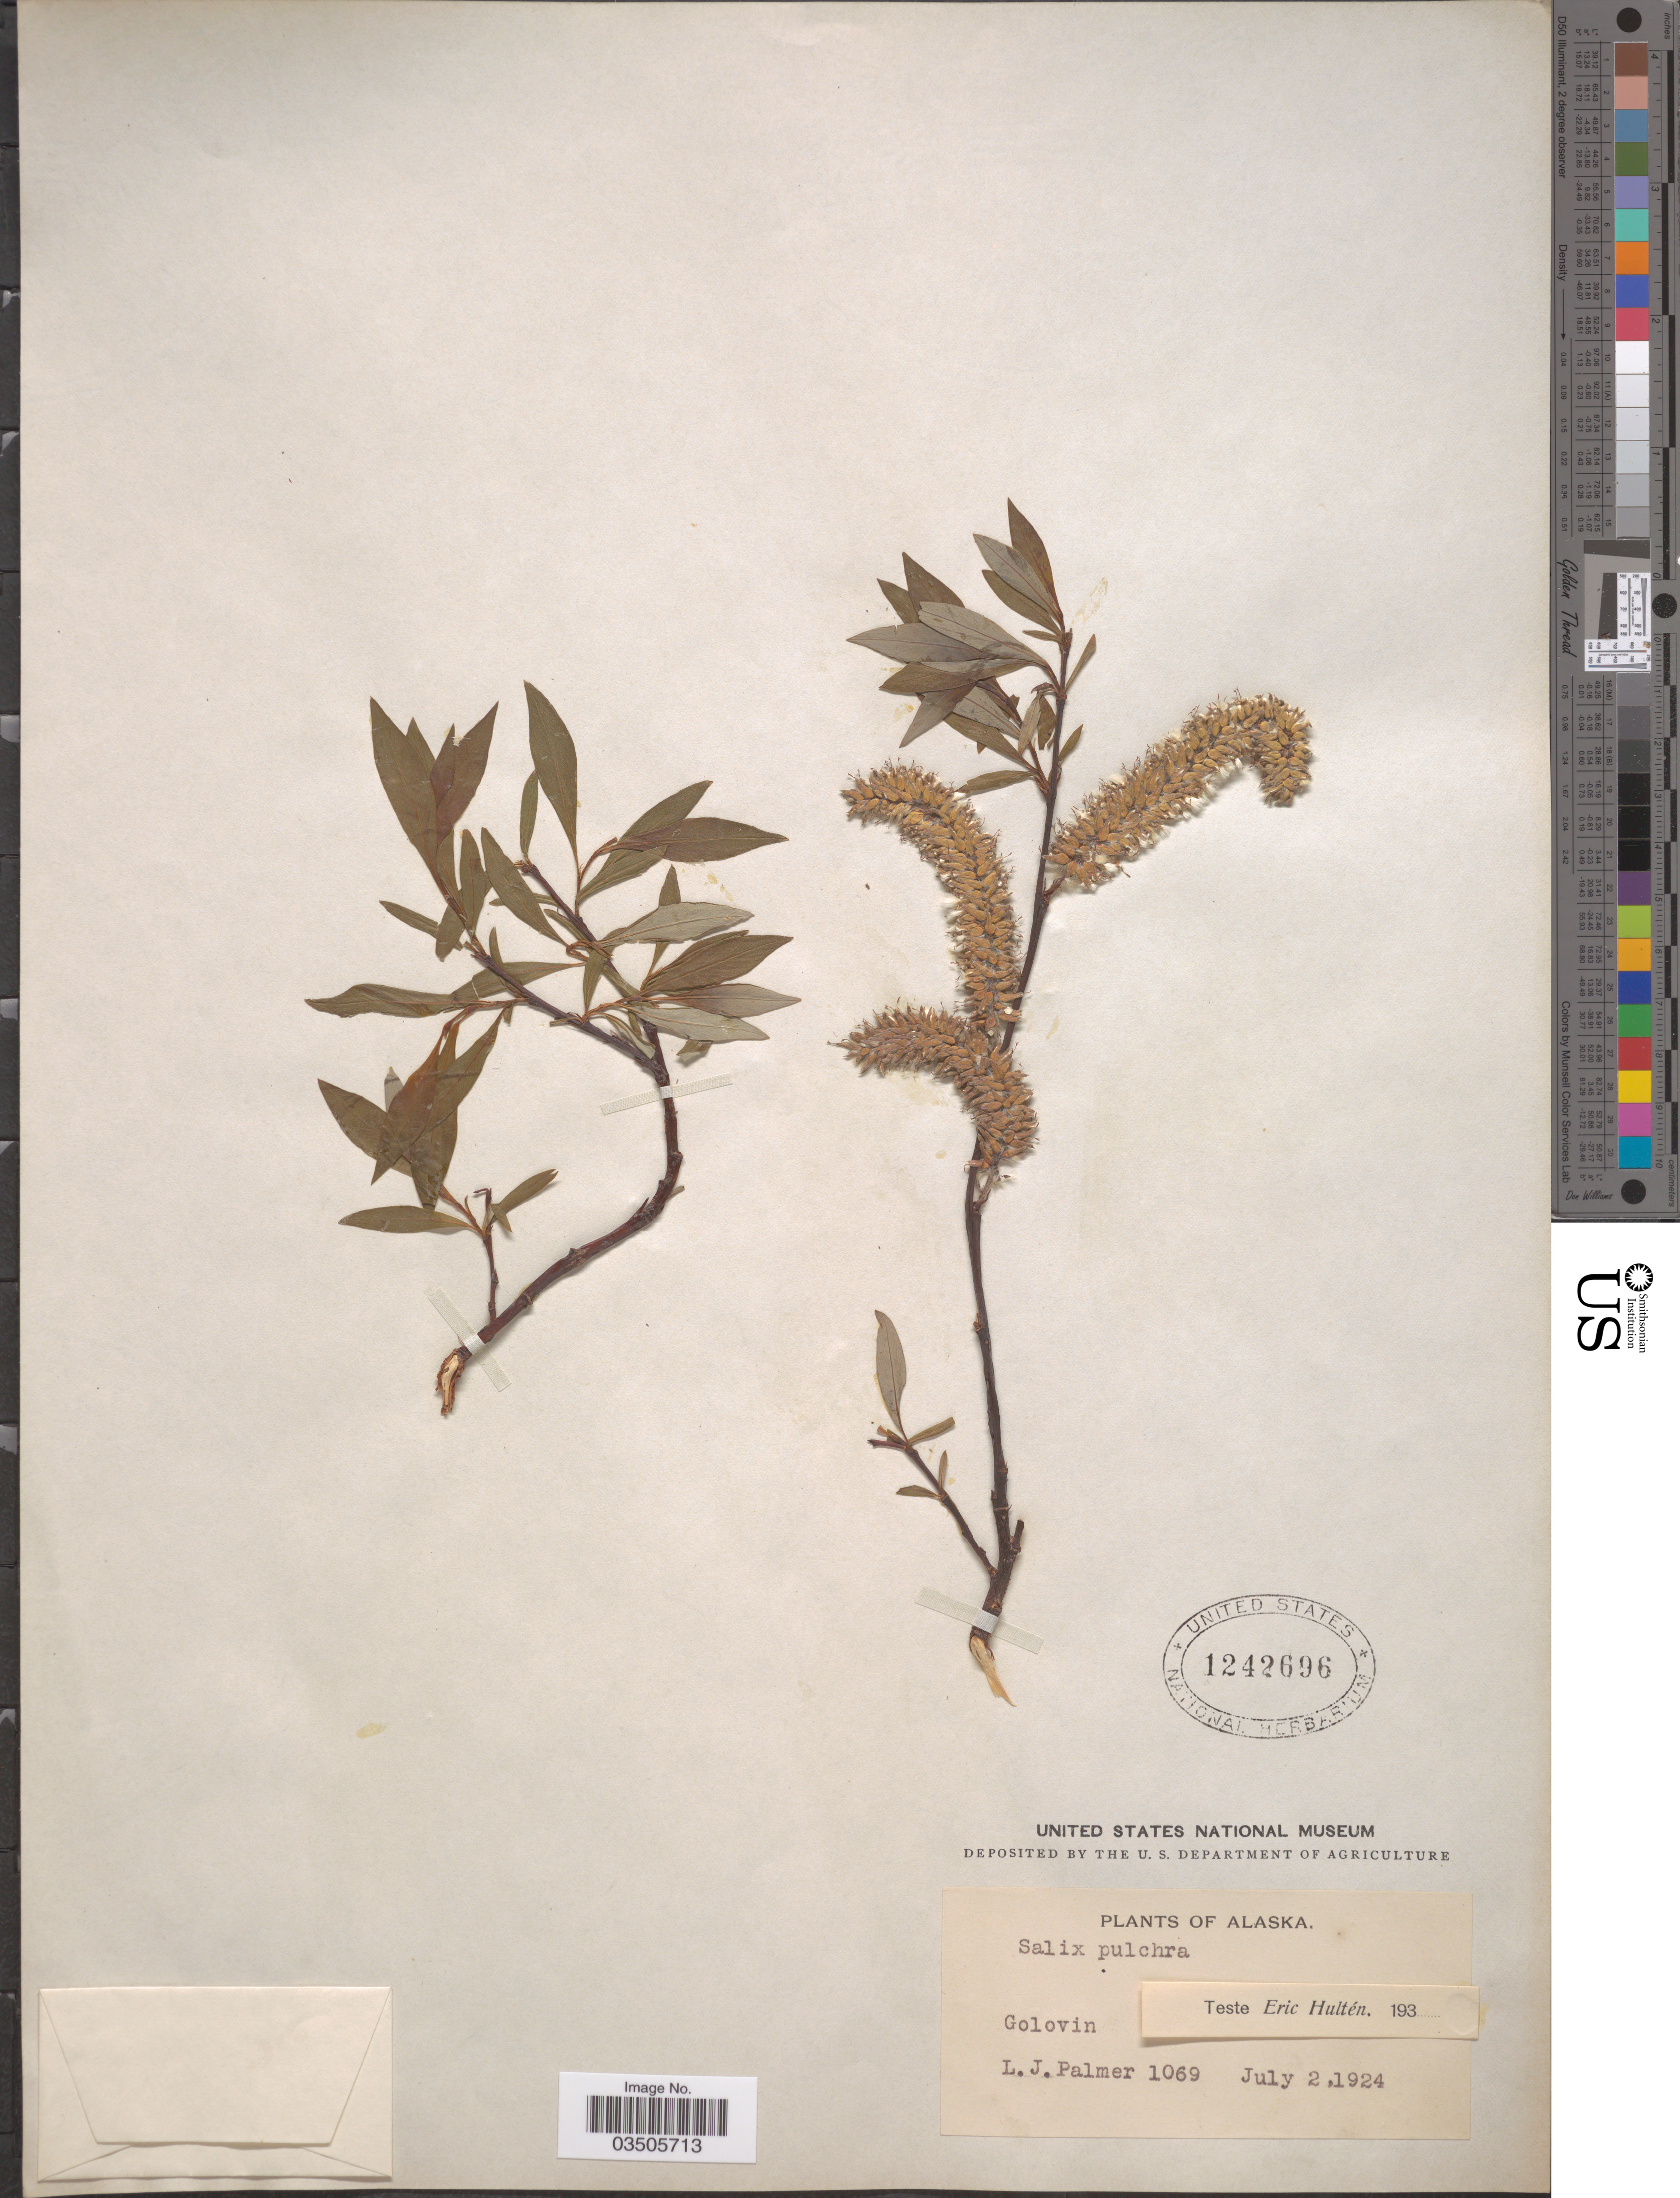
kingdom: Plantae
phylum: Tracheophyta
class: Magnoliopsida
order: Malpighiales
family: Salicaceae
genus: Salix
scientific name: Salix pulchra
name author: Cham.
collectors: L. J. Palmer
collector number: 1069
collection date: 1924-07-02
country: United States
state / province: Alaska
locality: Golovin.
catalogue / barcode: US 1242696